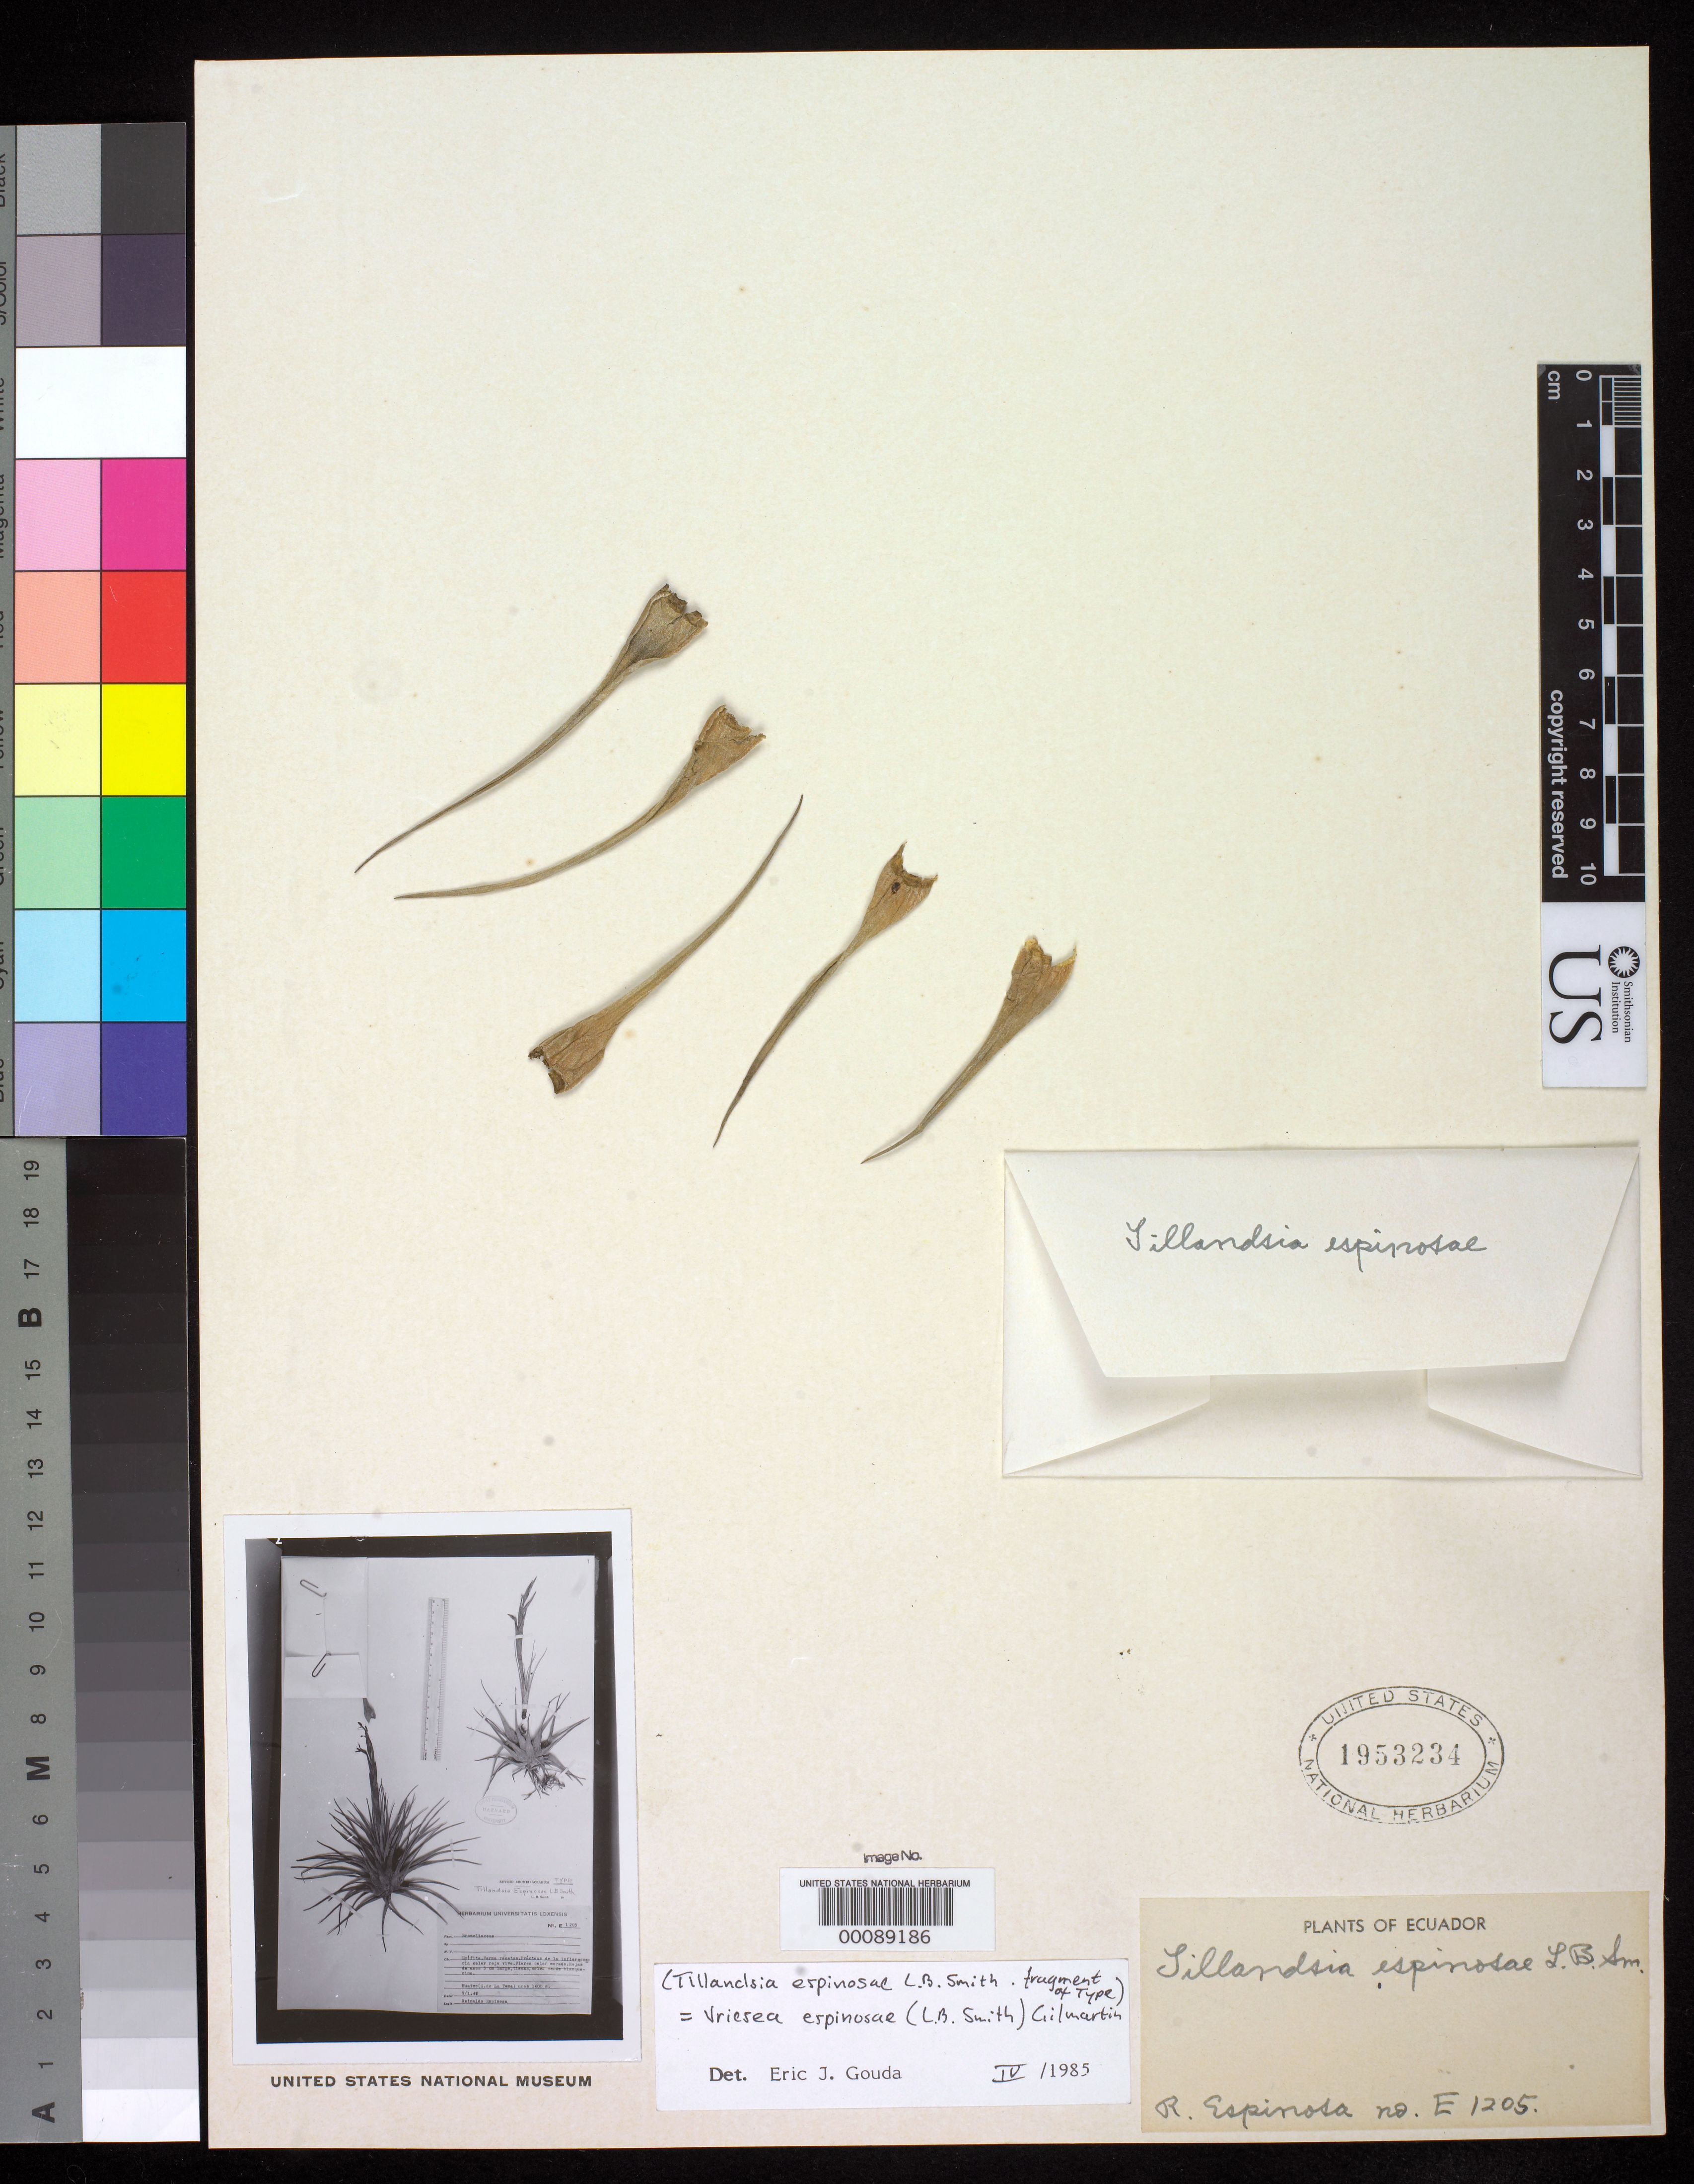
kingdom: Plantae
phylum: Tracheophyta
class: Liliopsida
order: Poales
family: Bromeliaceae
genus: Tillandsia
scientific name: Tillandsia espinosae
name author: L.B. Sm.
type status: Type Fragment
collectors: R. Espinosa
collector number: E 1205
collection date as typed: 1947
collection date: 1947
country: Ecuador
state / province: Loja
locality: At Huaico, Sierra de La Toma.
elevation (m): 1400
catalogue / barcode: US 1953234